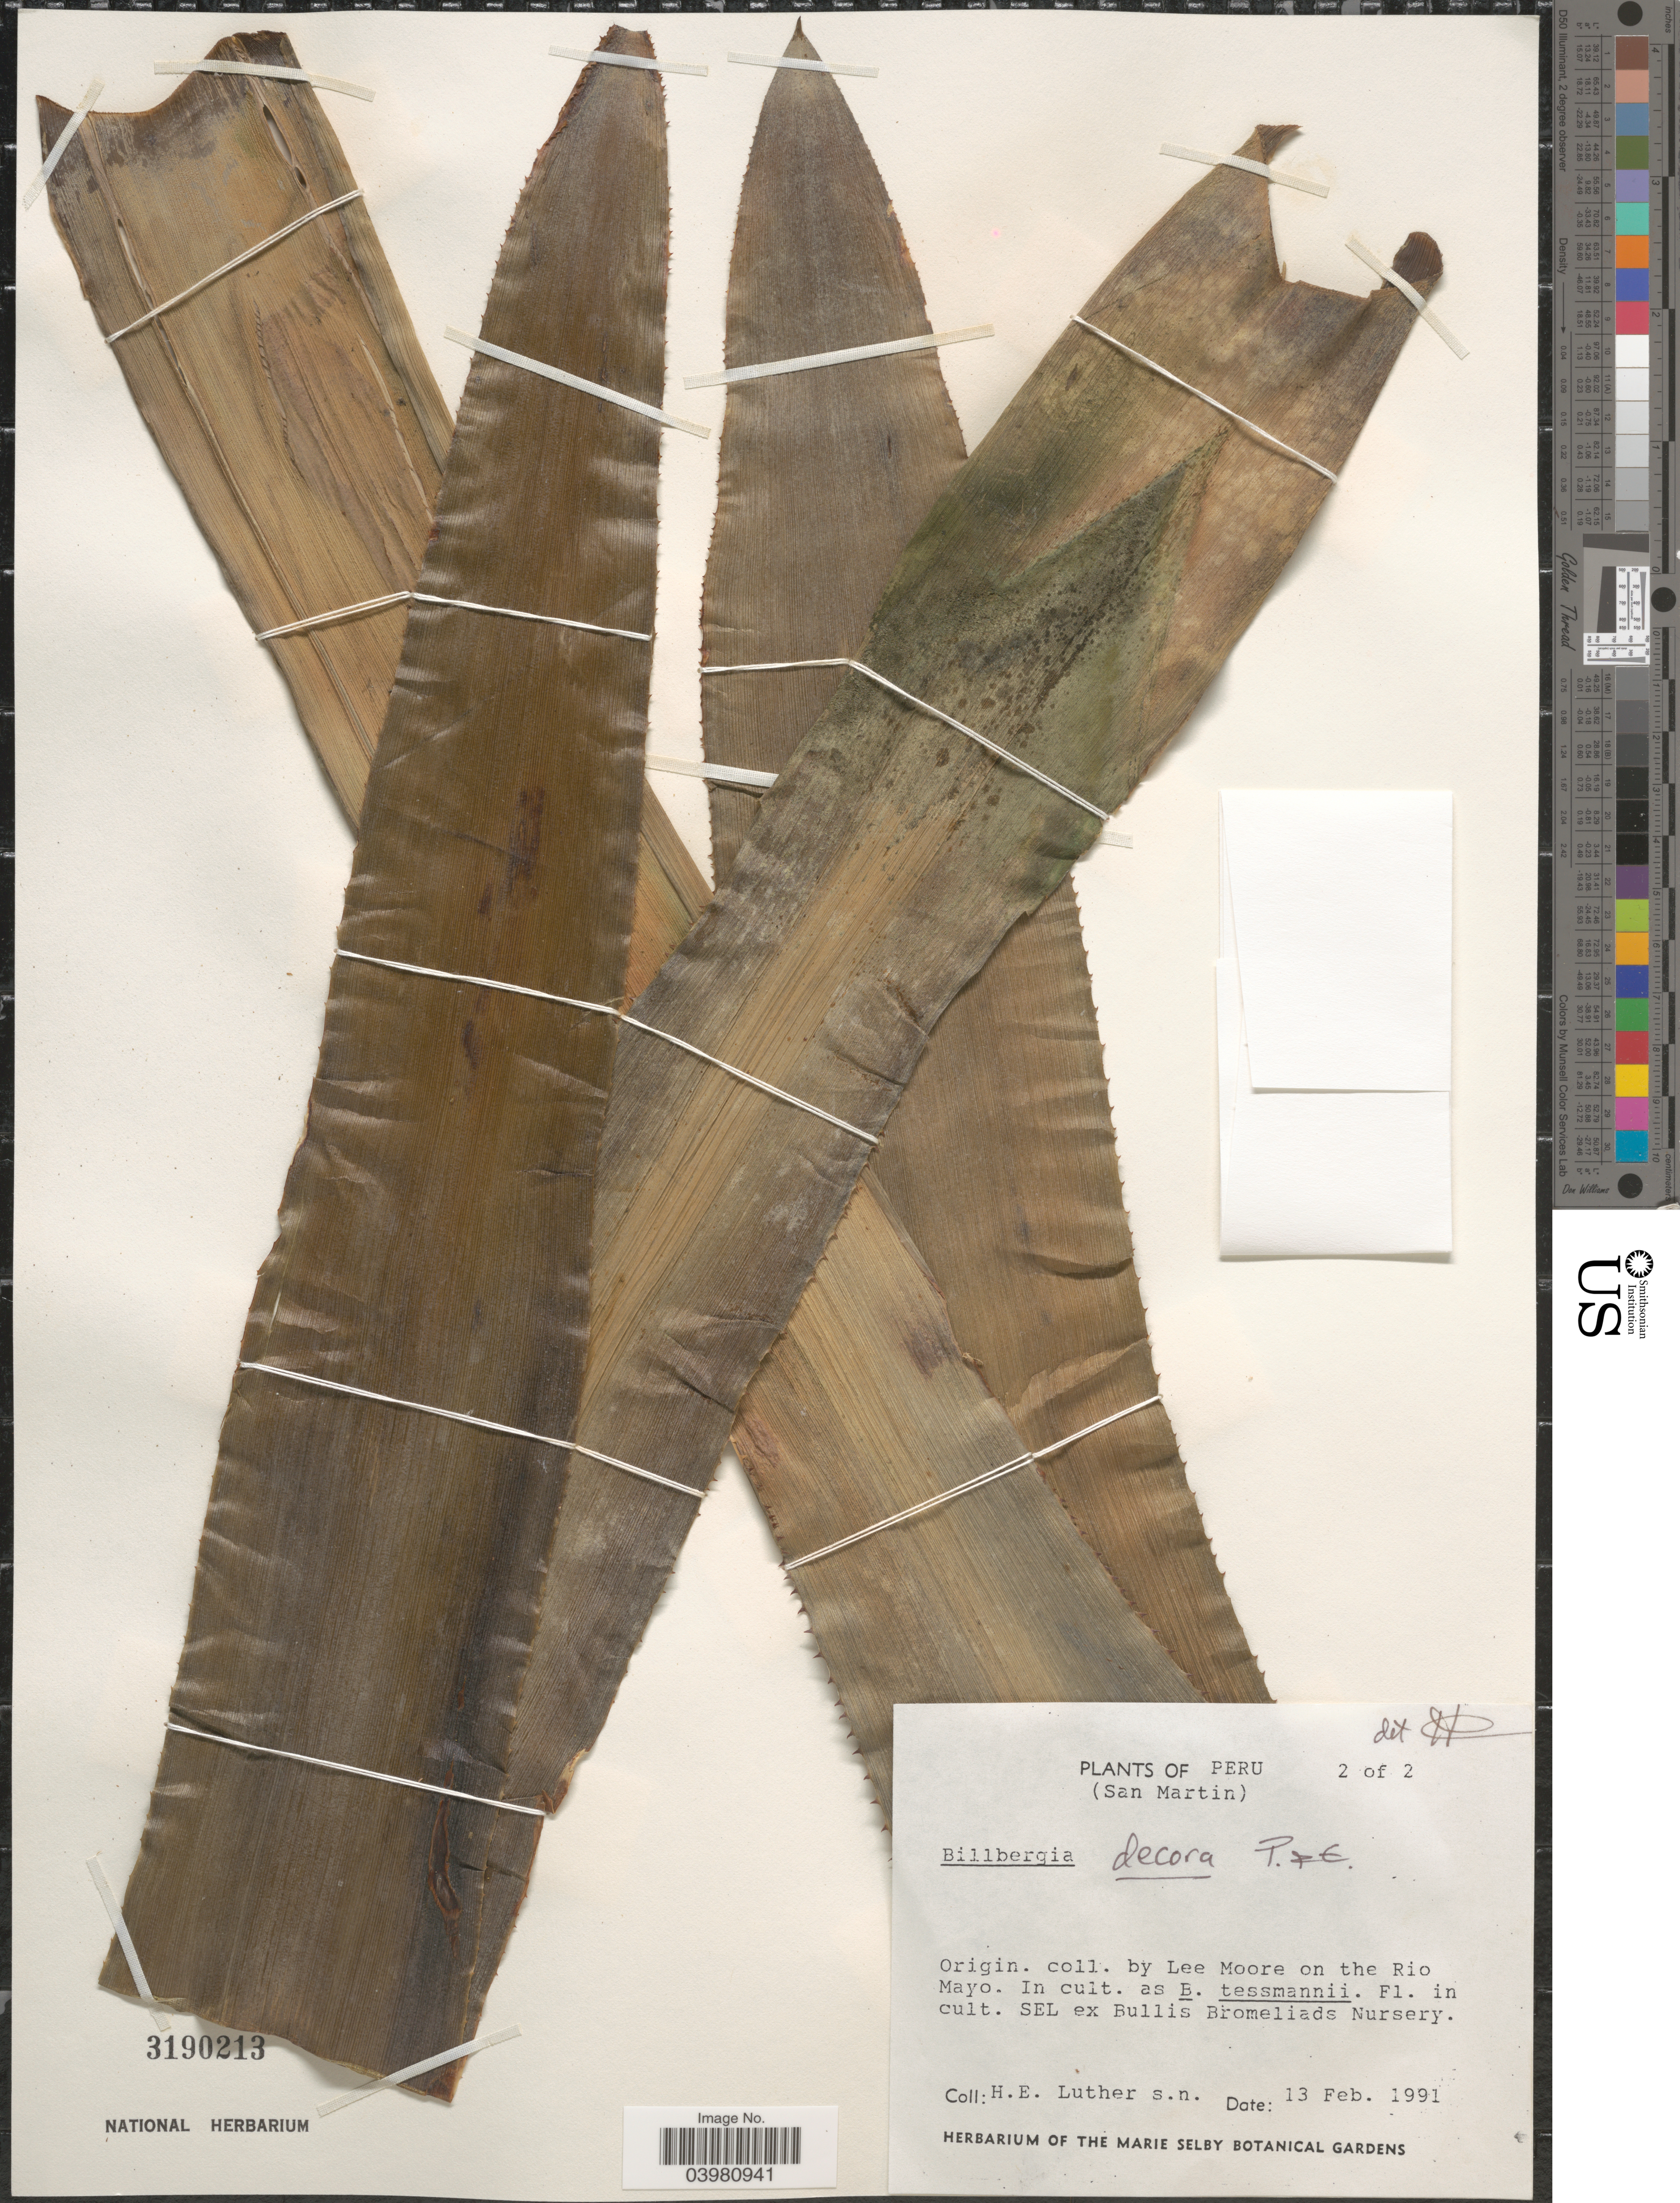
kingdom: Plantae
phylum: Tracheophyta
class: Liliopsida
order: Poales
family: Bromeliaceae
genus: Billbergia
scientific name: Billbergia decora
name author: Poepp. & Endl.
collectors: Hans E. Luther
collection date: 1991-02-13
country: United States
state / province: Florida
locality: SEL ex Bullis Bromeliads Nursery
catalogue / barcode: US 2190213